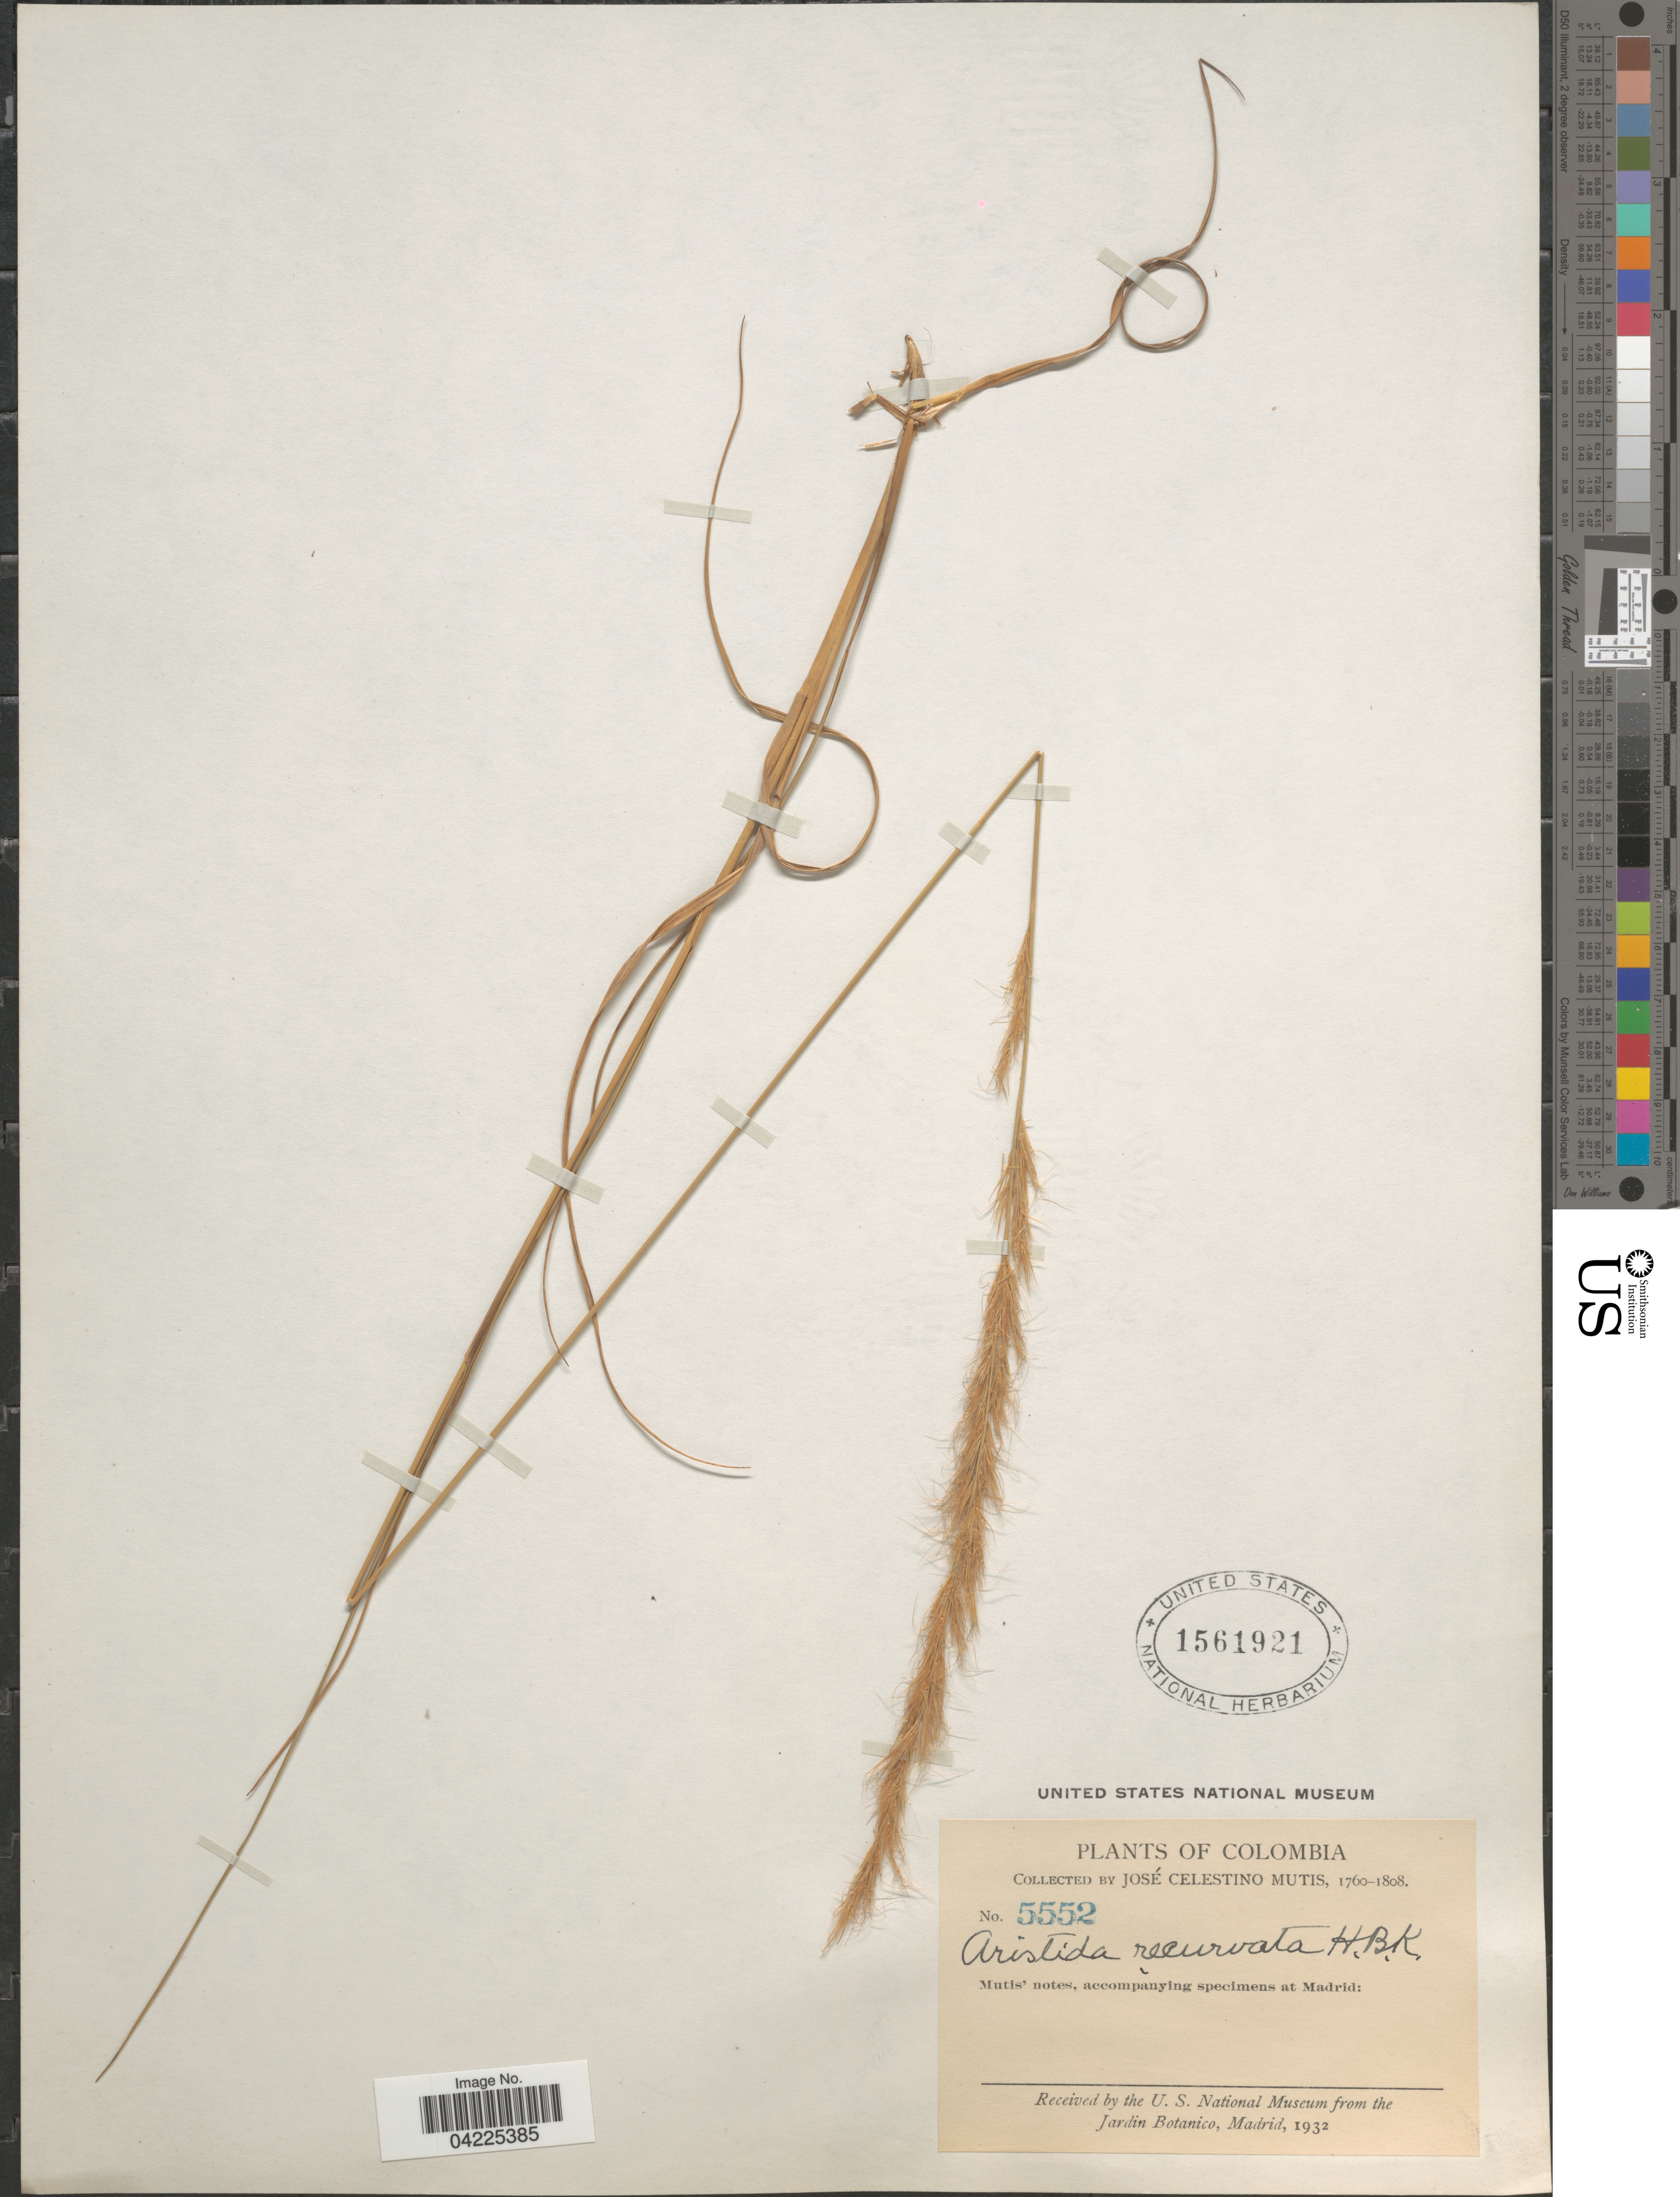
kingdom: Plantae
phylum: Tracheophyta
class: Liliopsida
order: Poales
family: Poaceae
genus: Aristida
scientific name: Aristida recurvata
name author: Kunth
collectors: J. C. B. Mutis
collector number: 5552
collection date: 1760/1808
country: Colombia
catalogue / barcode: US 1561921